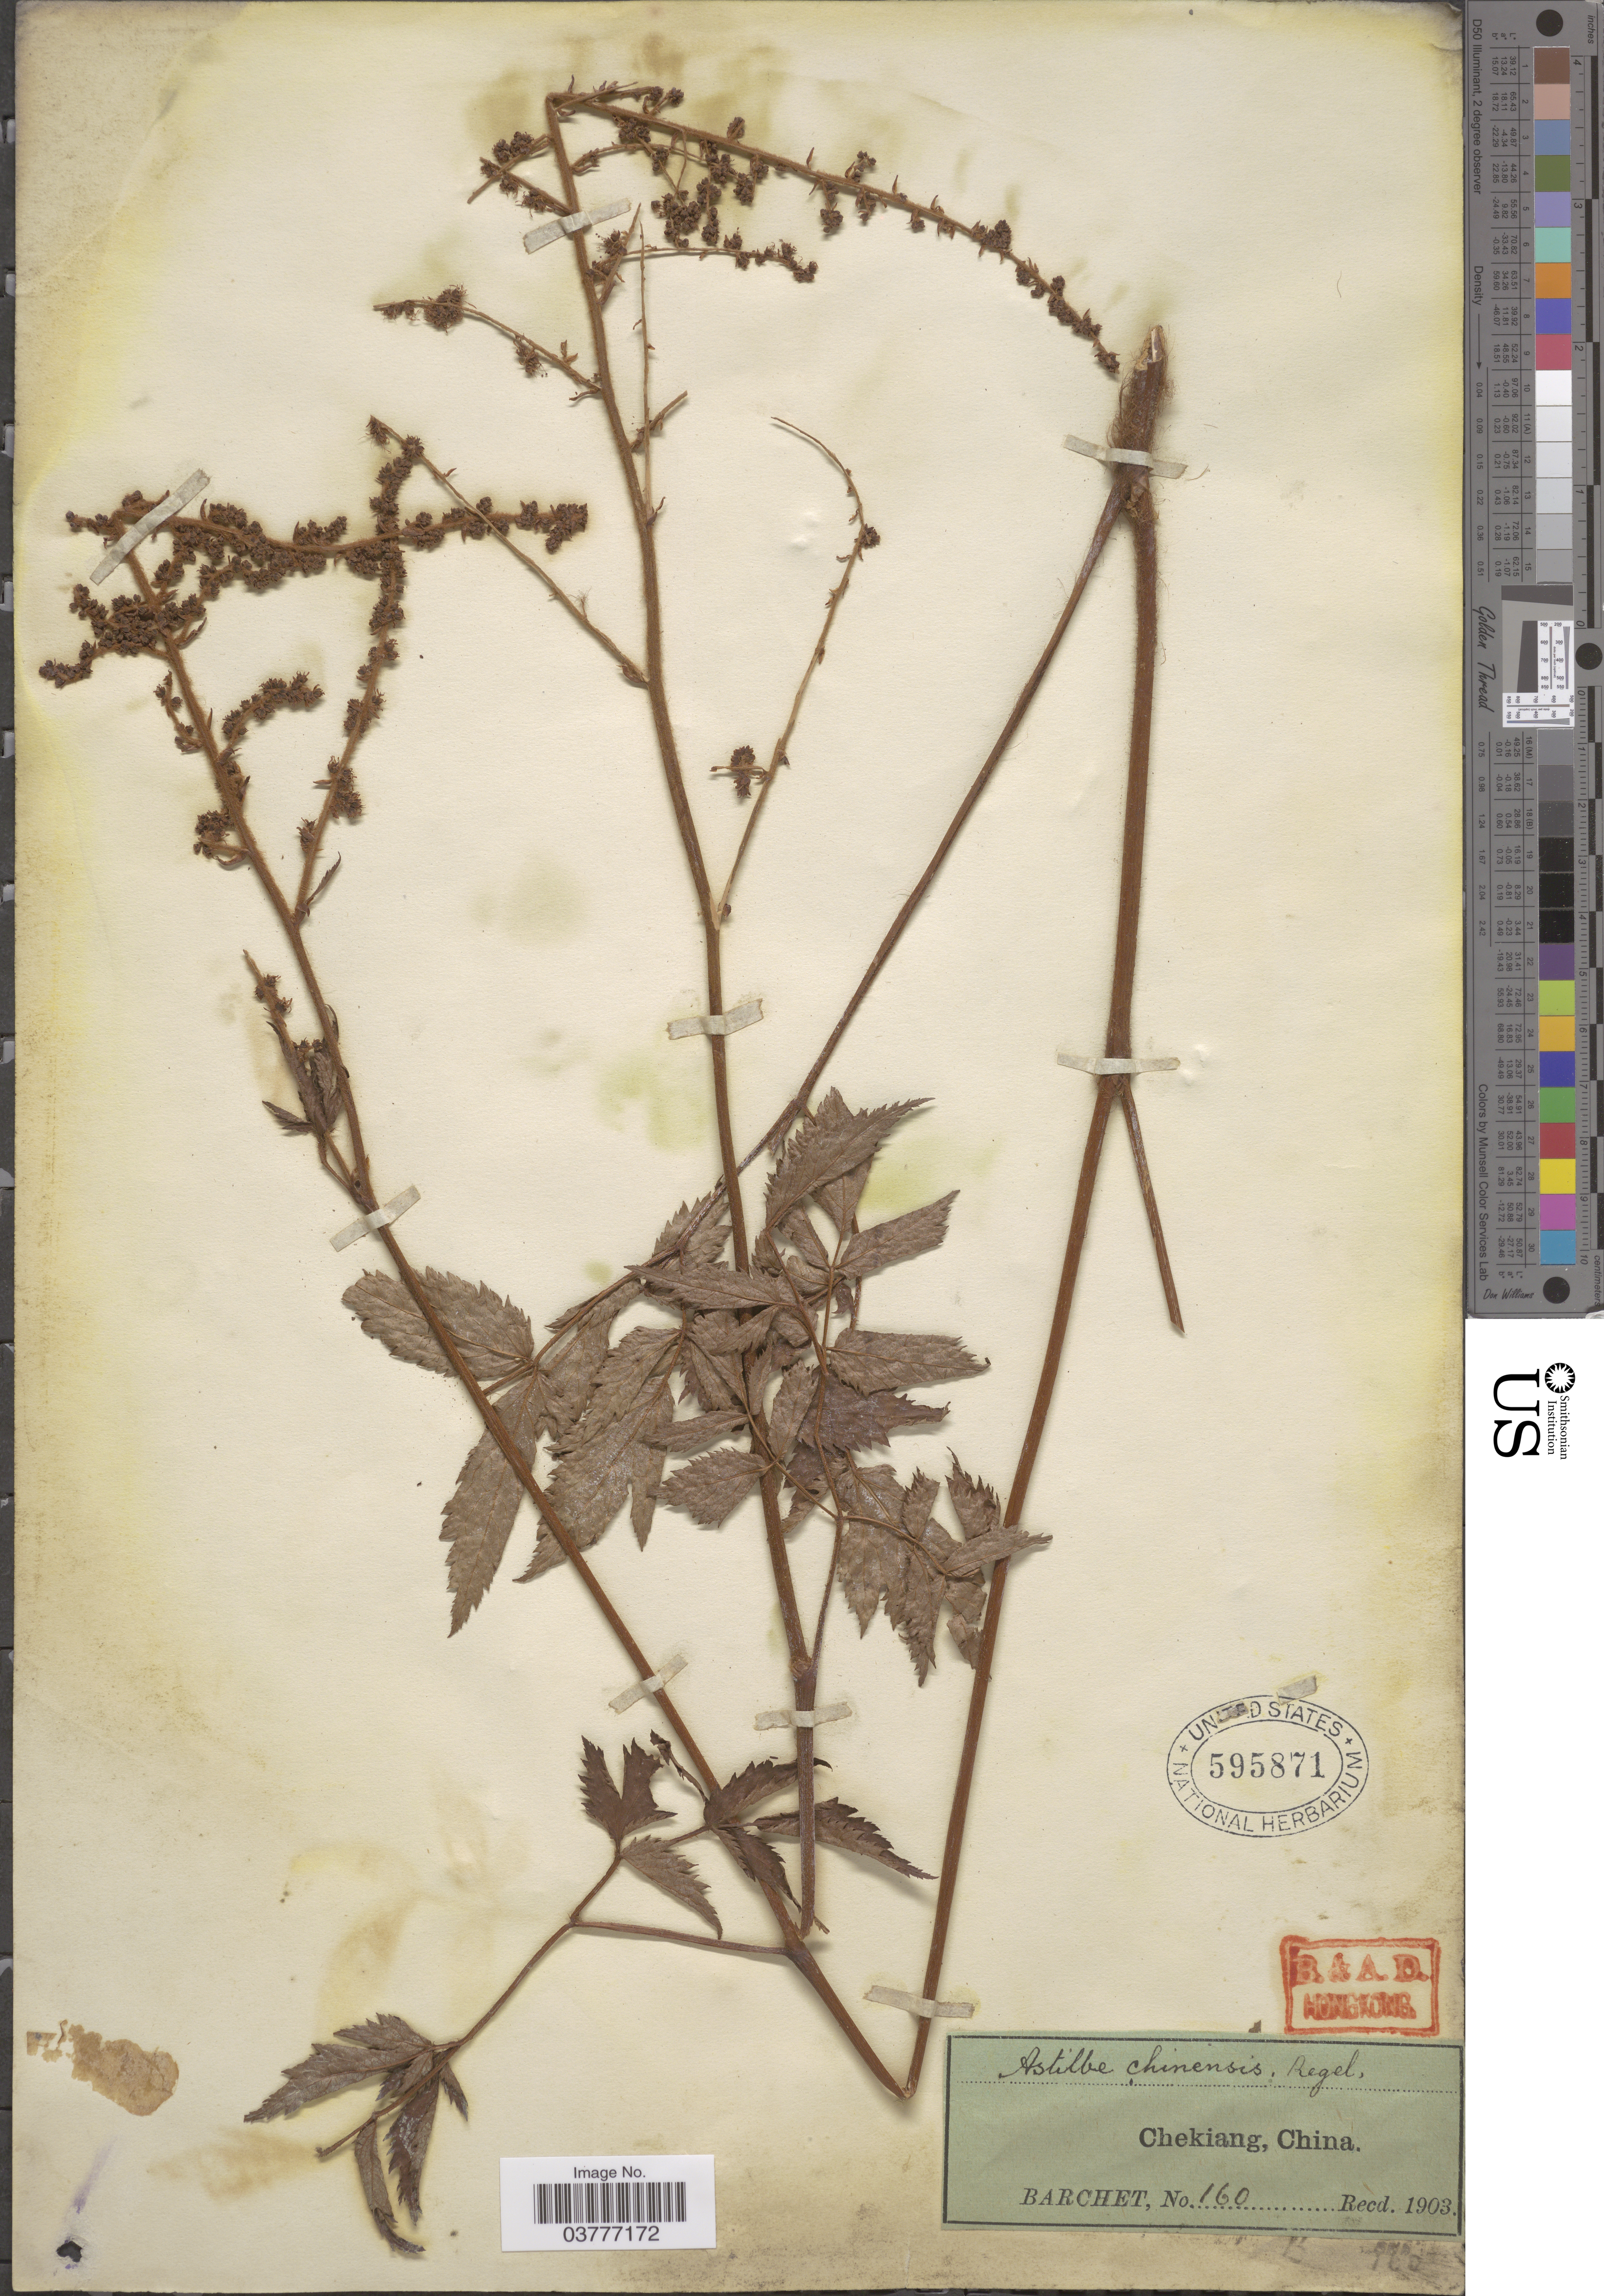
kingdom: Plantae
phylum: Tracheophyta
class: Magnoliopsida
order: Saxifragales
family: Saxifragaceae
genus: Astilbe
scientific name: Astilbe chinensis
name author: (Maxim.) Franch. & Sav.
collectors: Barchet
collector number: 160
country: China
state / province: Zhejiang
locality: Chekiang.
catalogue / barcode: US 595871